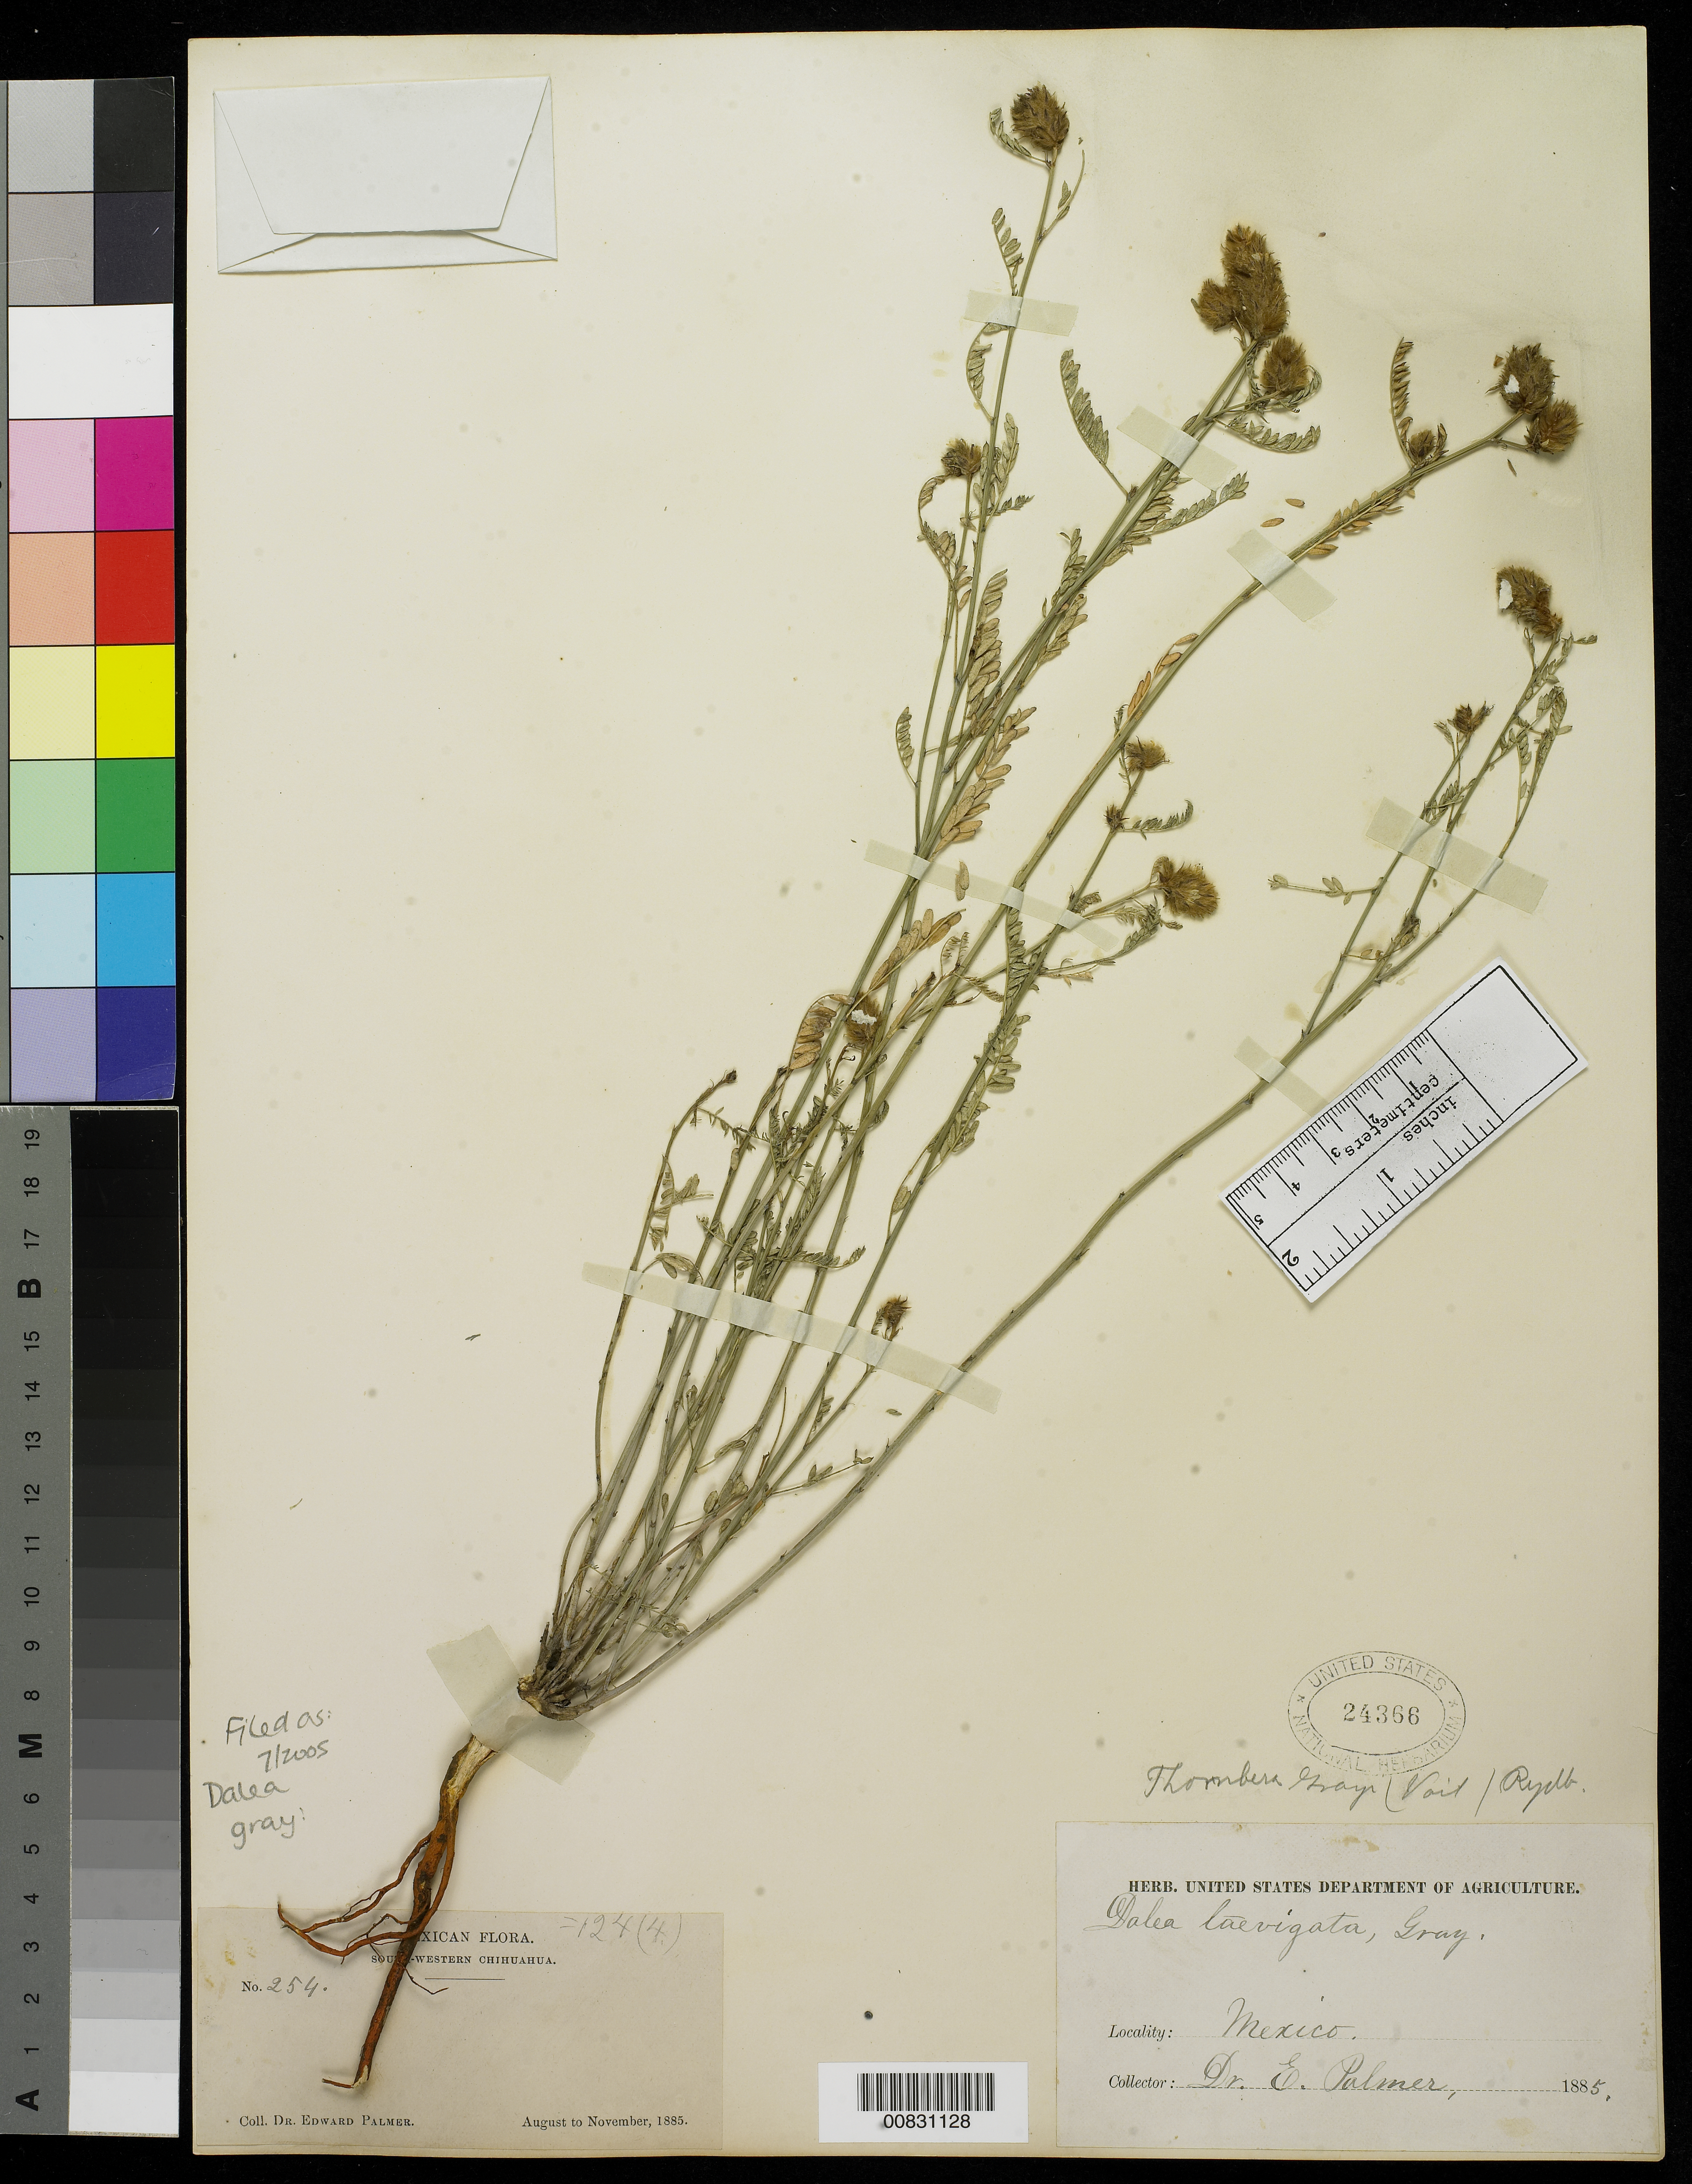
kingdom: Plantae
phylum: Tracheophyta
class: Magnoliopsida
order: Fabales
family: Fabaceae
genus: Dalea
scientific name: Dalea grayi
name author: (Vail) L.O. Williams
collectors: E. Palmer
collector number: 254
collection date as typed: Aug 1885 to -- Nov 1885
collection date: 1885-08/1885-11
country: Mexico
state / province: Chihuahua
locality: South-Western Chihuahua.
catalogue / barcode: US 24366